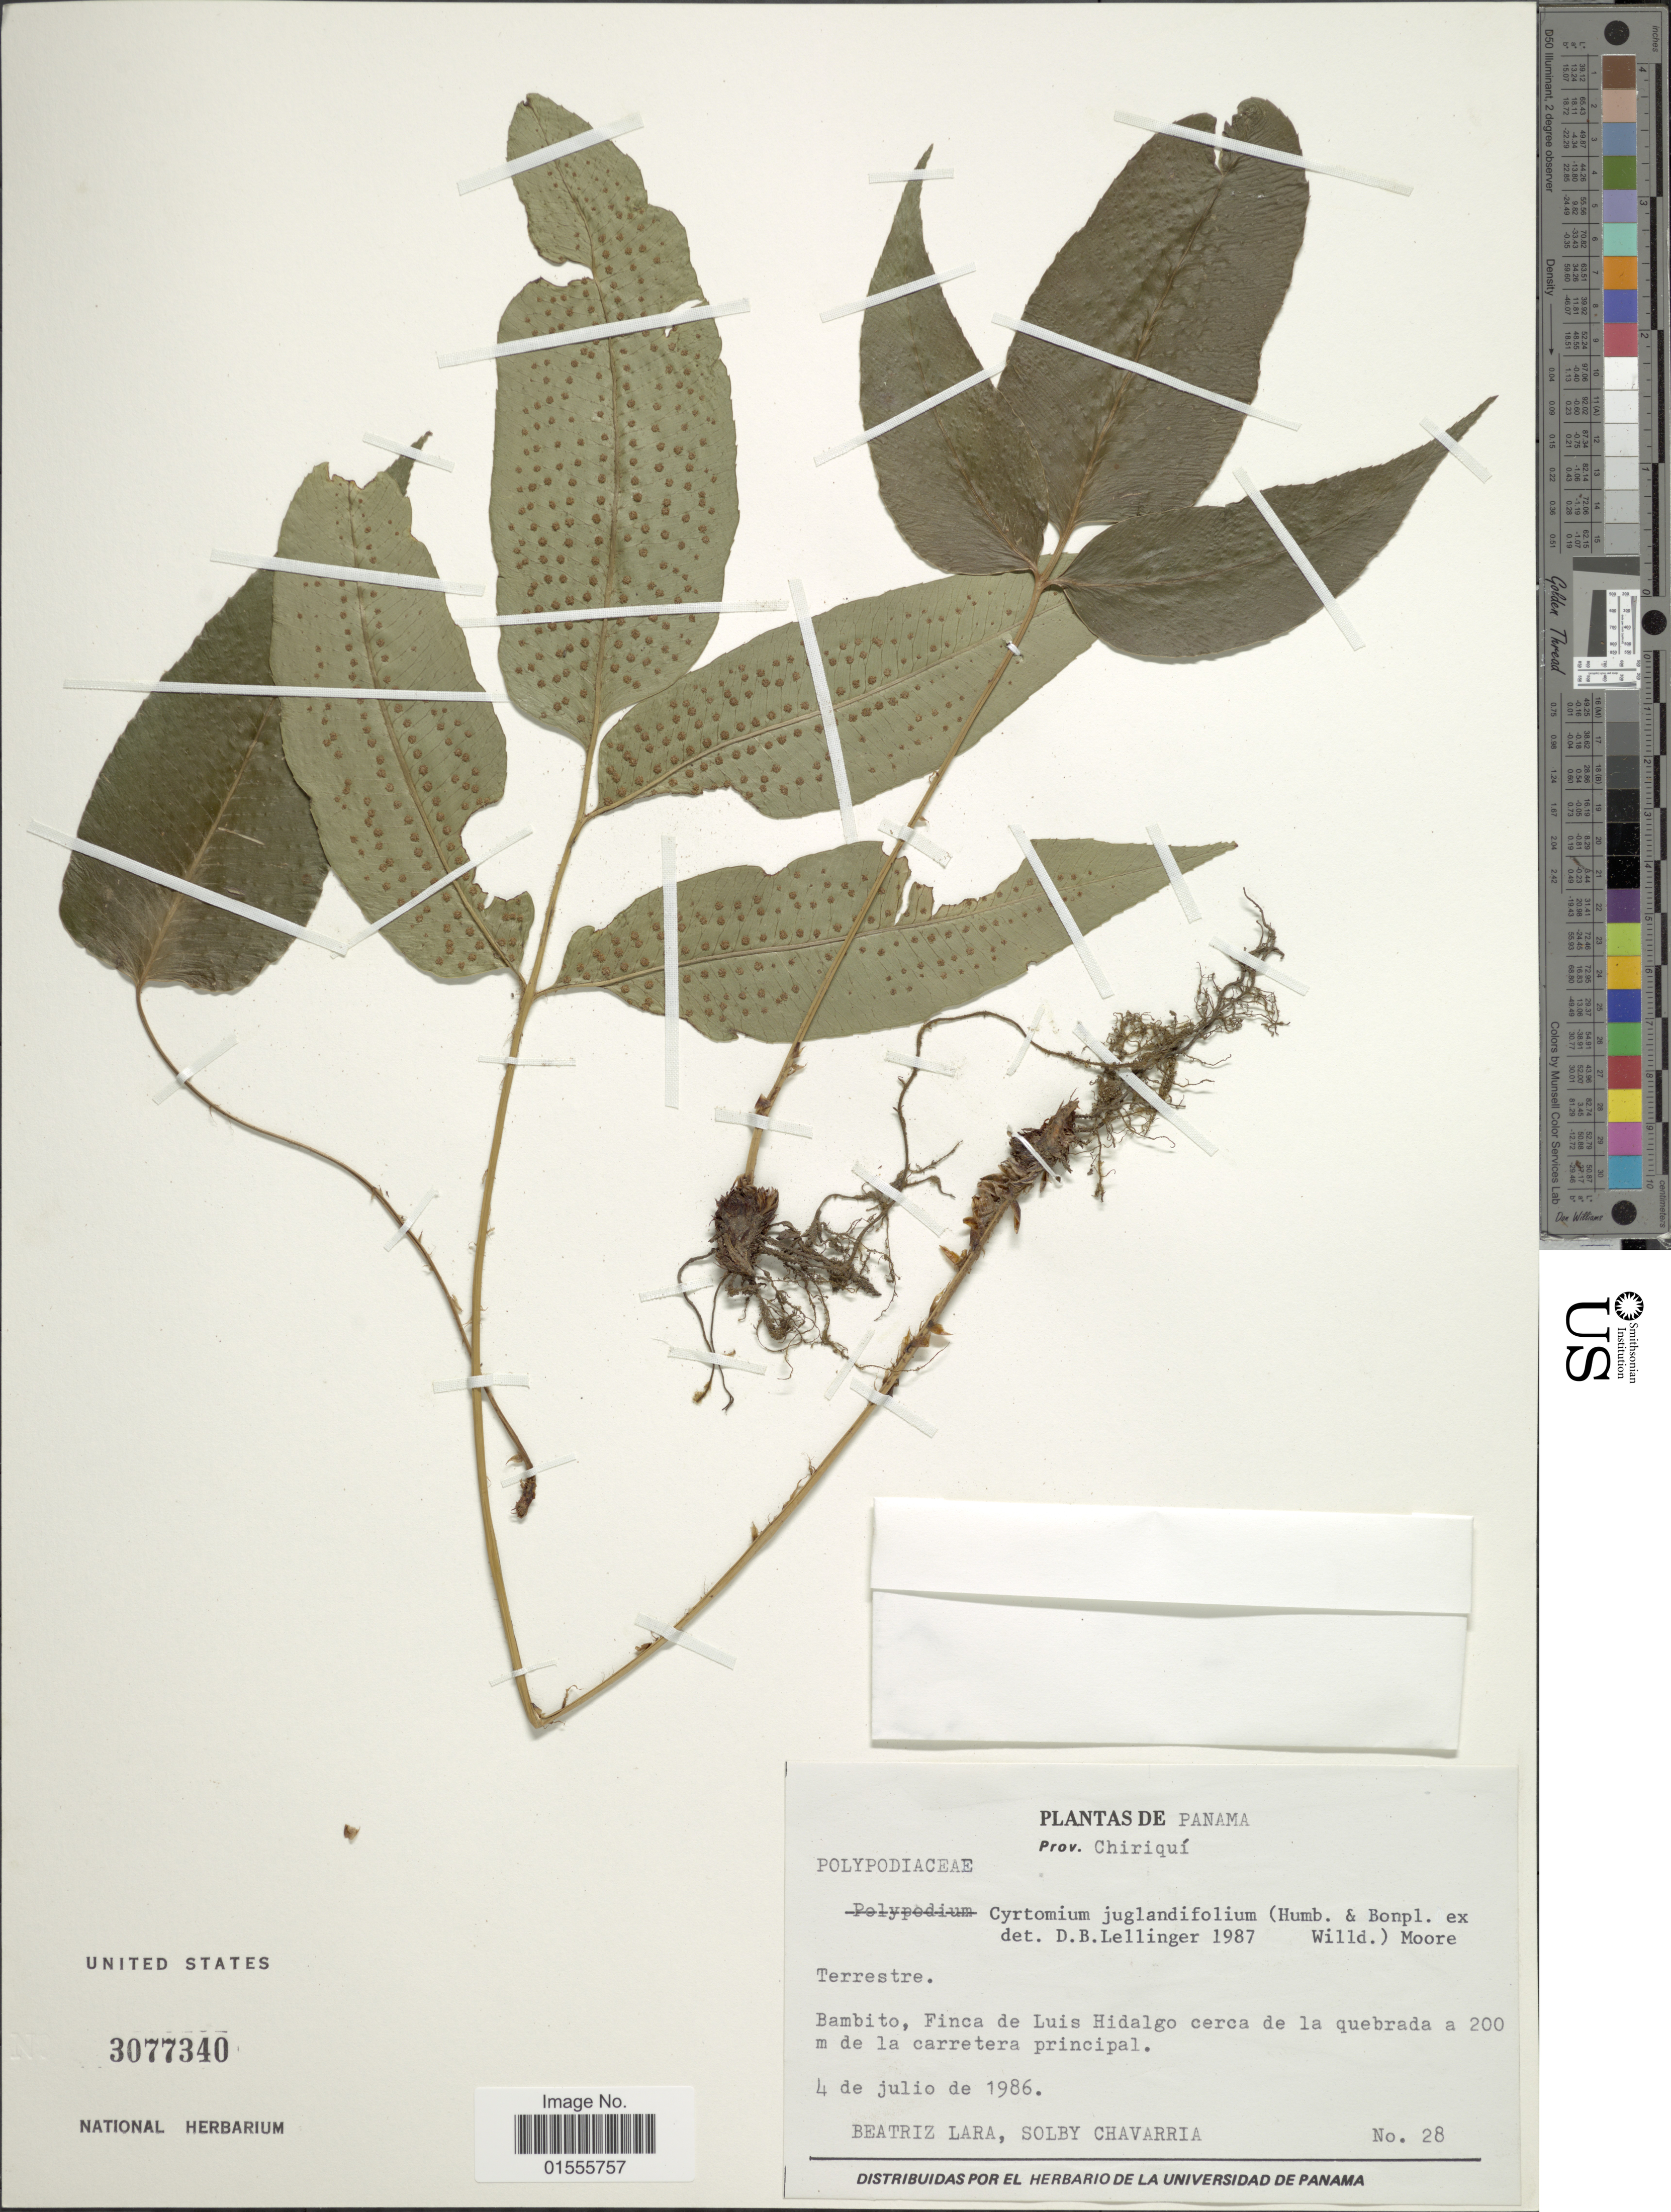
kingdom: Plantae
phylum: Tracheophyta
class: Polypodiopsida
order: Polypodiales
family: Dryopteridaceae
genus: Phanerophlebia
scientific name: Phanerophlebia juglandifolia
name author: (Willd.) J. Sm.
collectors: B. Lara & S. Chavaria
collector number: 28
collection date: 1986-07-04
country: Panama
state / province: Chiriqui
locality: Bambito, finca de Luis Hidalgo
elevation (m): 200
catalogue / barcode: US 3077340